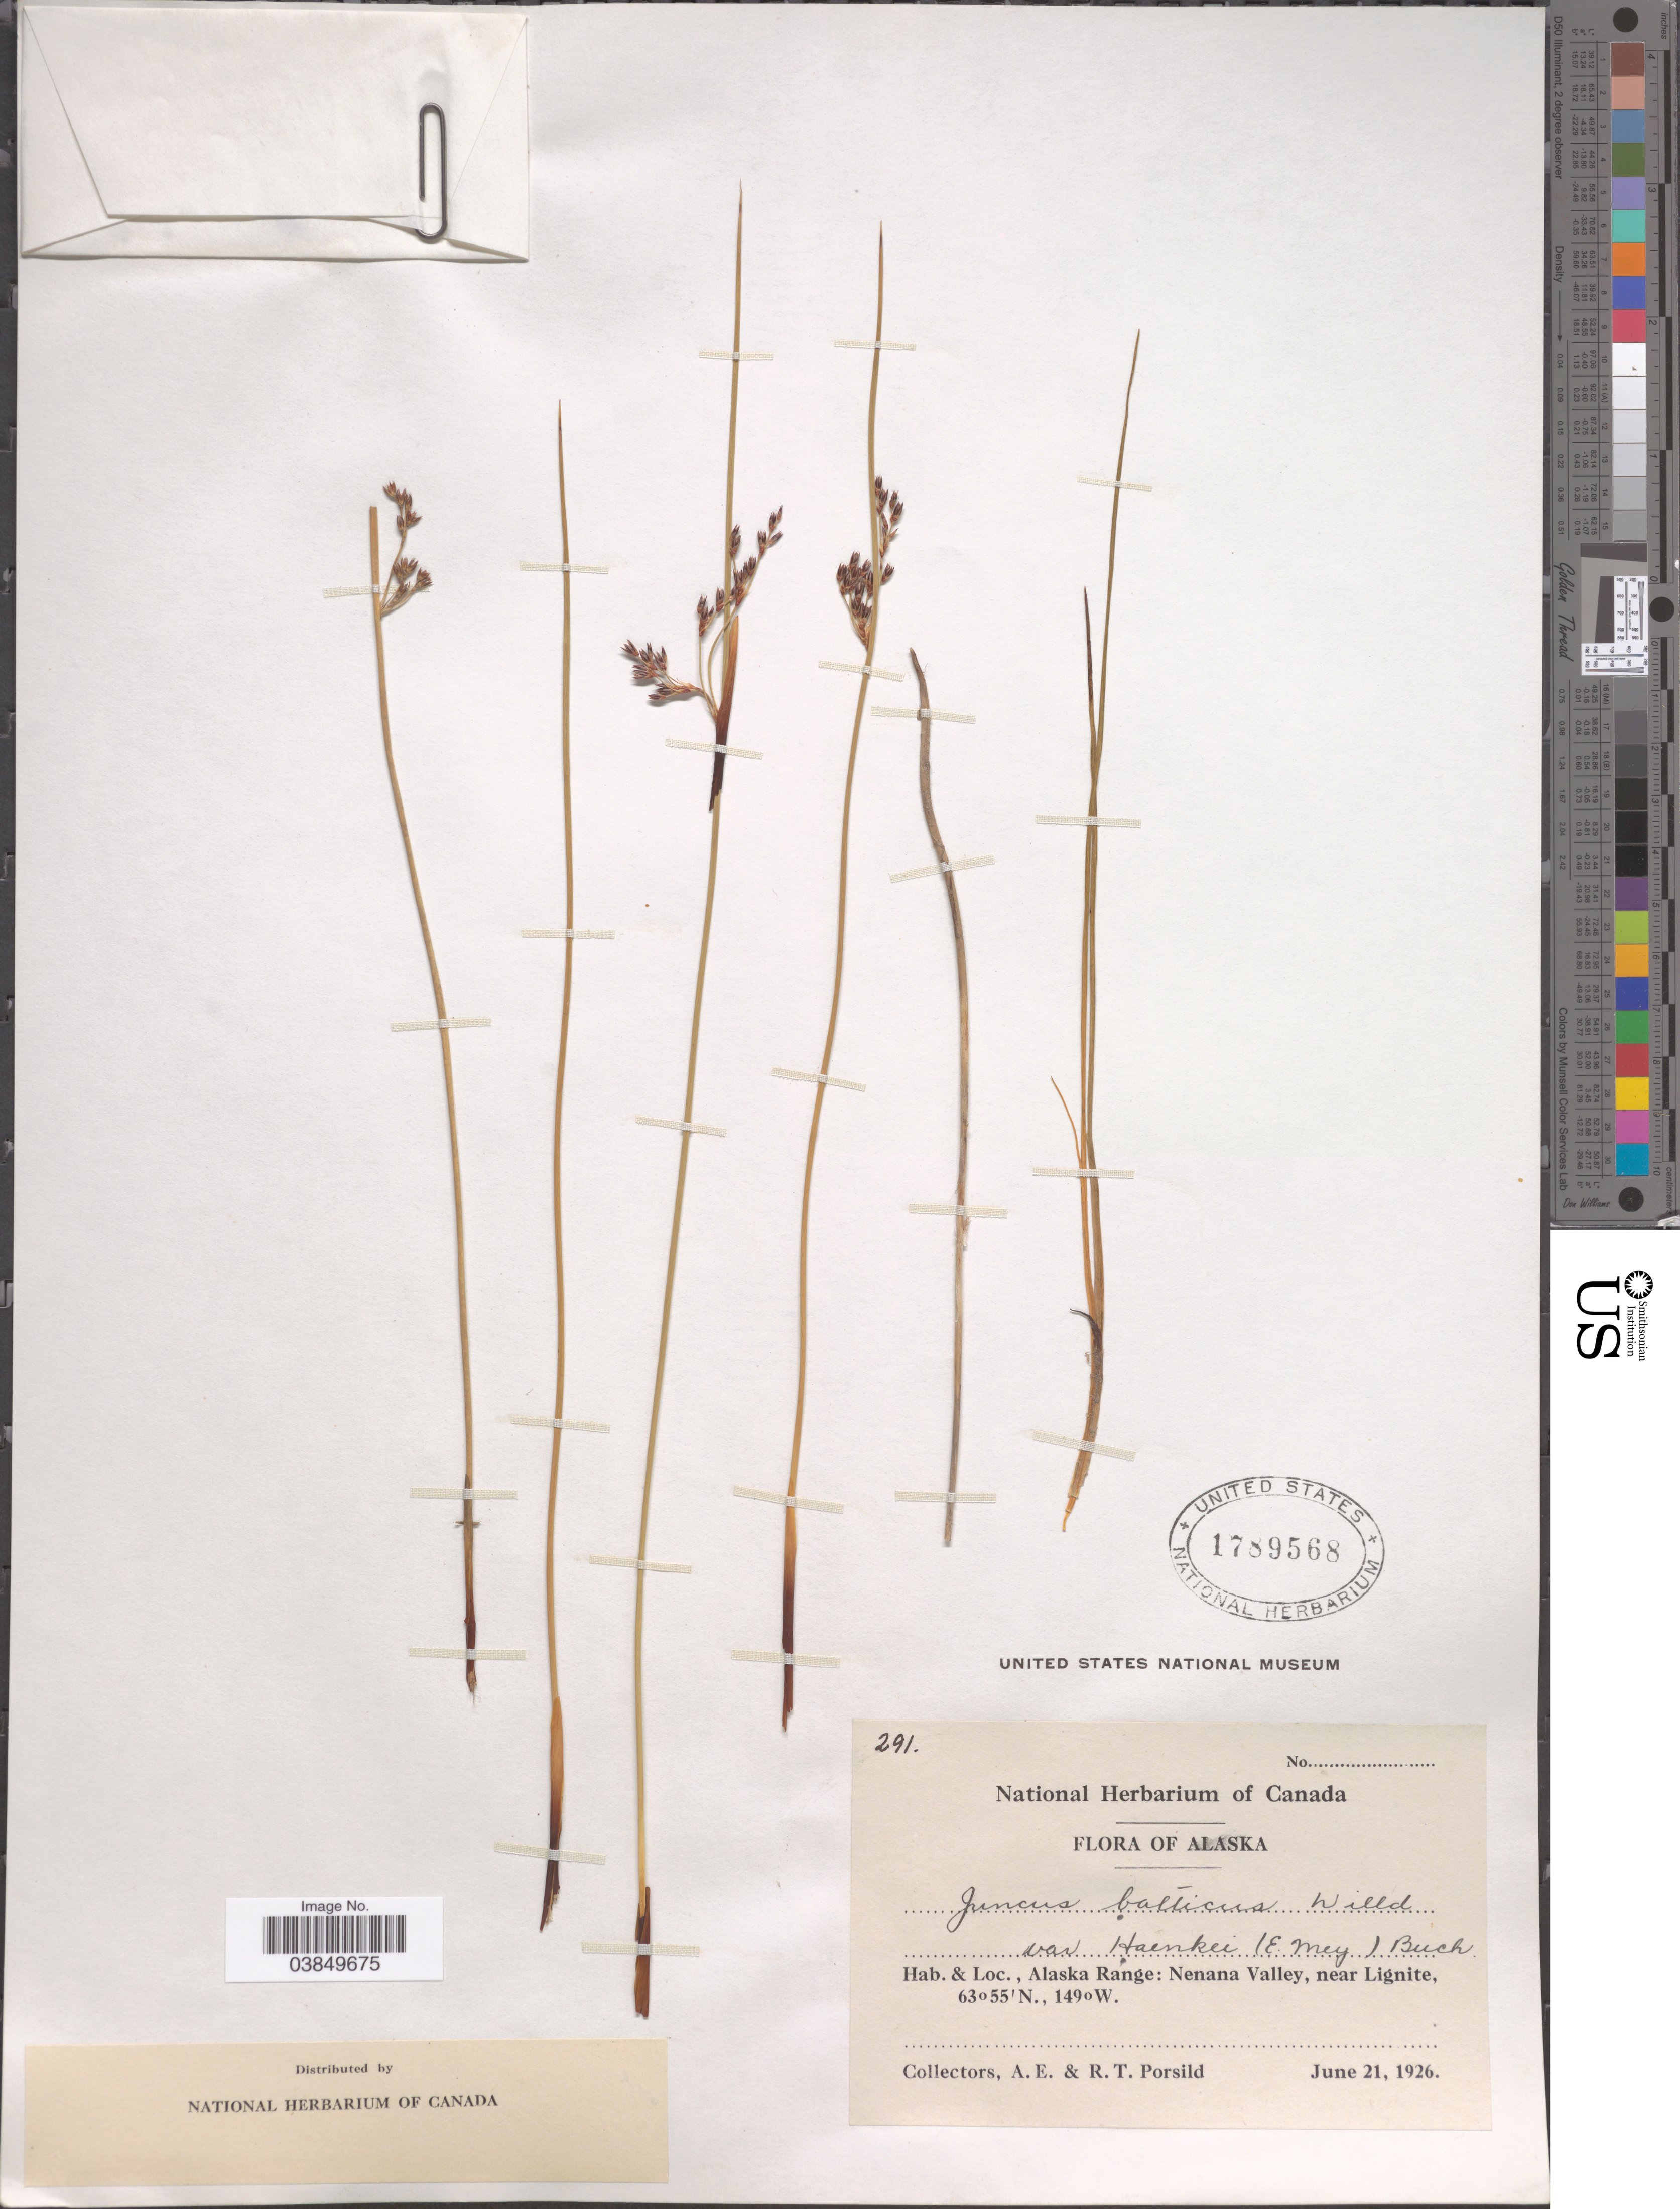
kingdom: Plantae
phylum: Tracheophyta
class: Liliopsida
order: Poales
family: Juncaceae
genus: Juncus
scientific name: Juncus balticus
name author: Willd.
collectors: A. E. Porsild & R. T. Porsild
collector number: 291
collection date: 1926-06-21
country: United States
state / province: Alaska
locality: Alaska Range: Nenana Valley, near Lignite.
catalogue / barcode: US 1789568